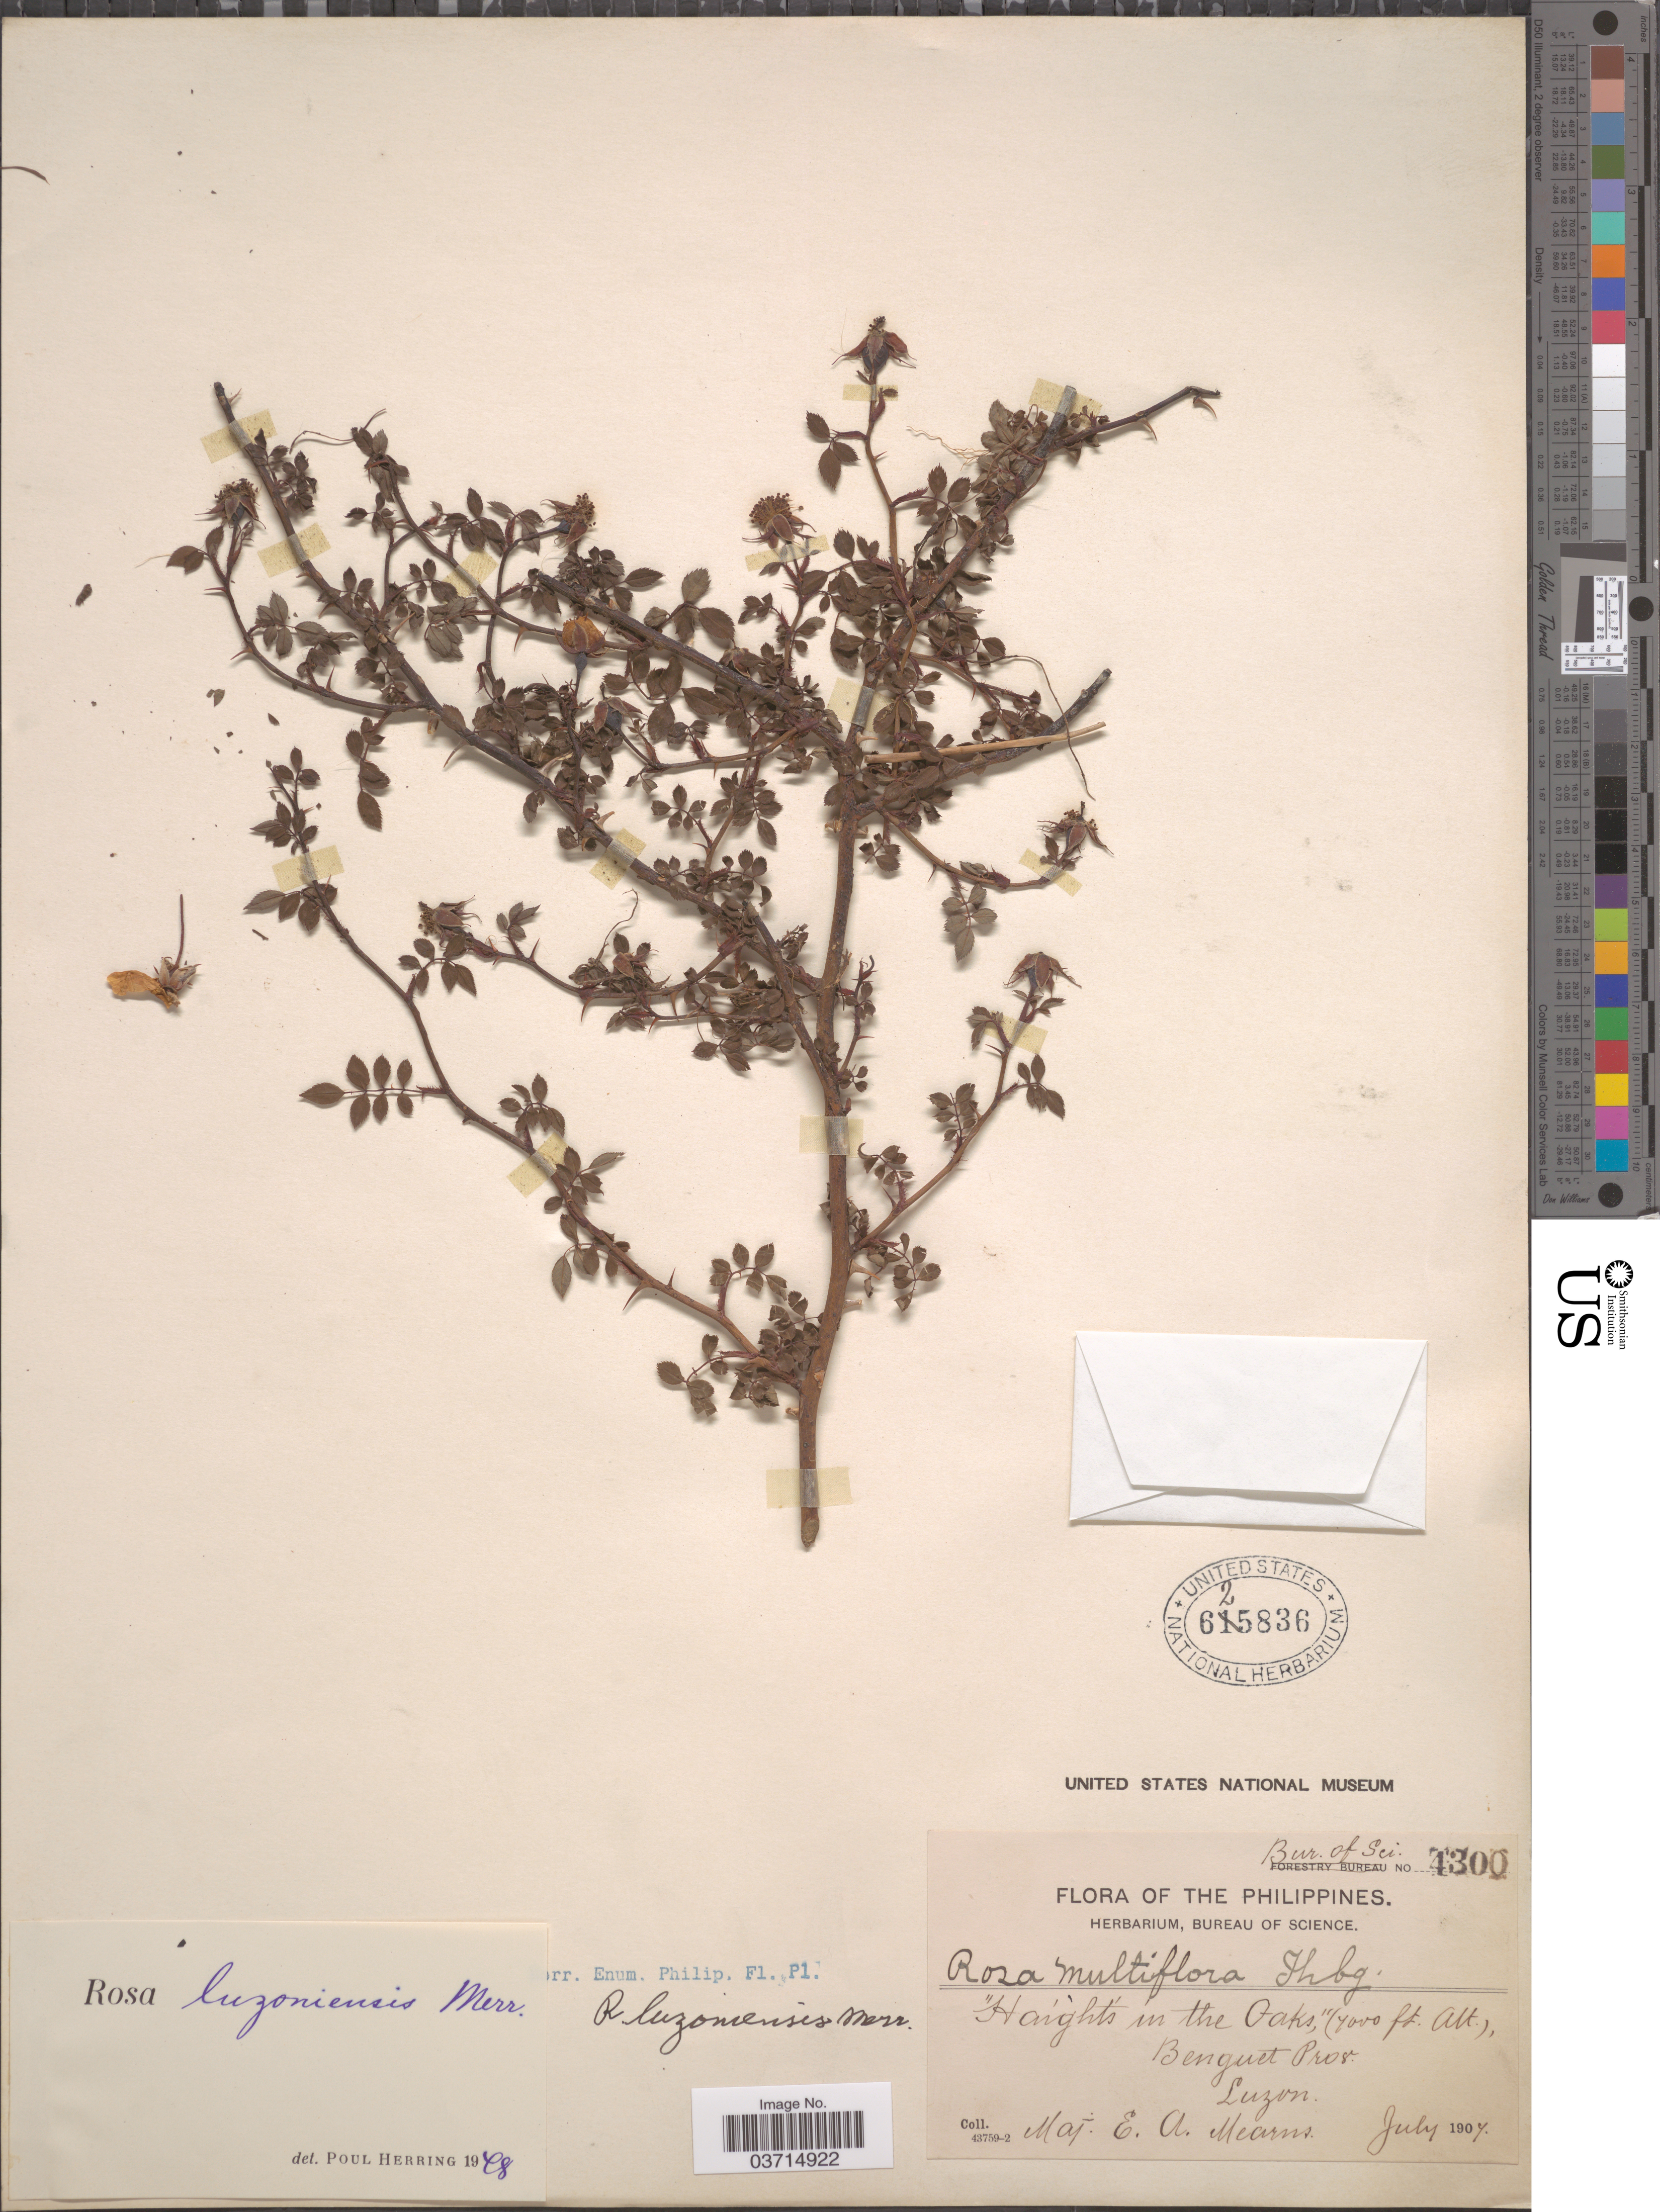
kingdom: Plantae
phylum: Tracheophyta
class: Magnoliopsida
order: Rosales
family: Rosaceae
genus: Rosa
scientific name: Rosa luzoniensis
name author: Merr.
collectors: E. A. Mearns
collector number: Bur. of Sci. 4300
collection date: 1907-07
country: Philippines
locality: Haíght's in the Oaks,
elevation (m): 2134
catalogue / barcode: US 625836